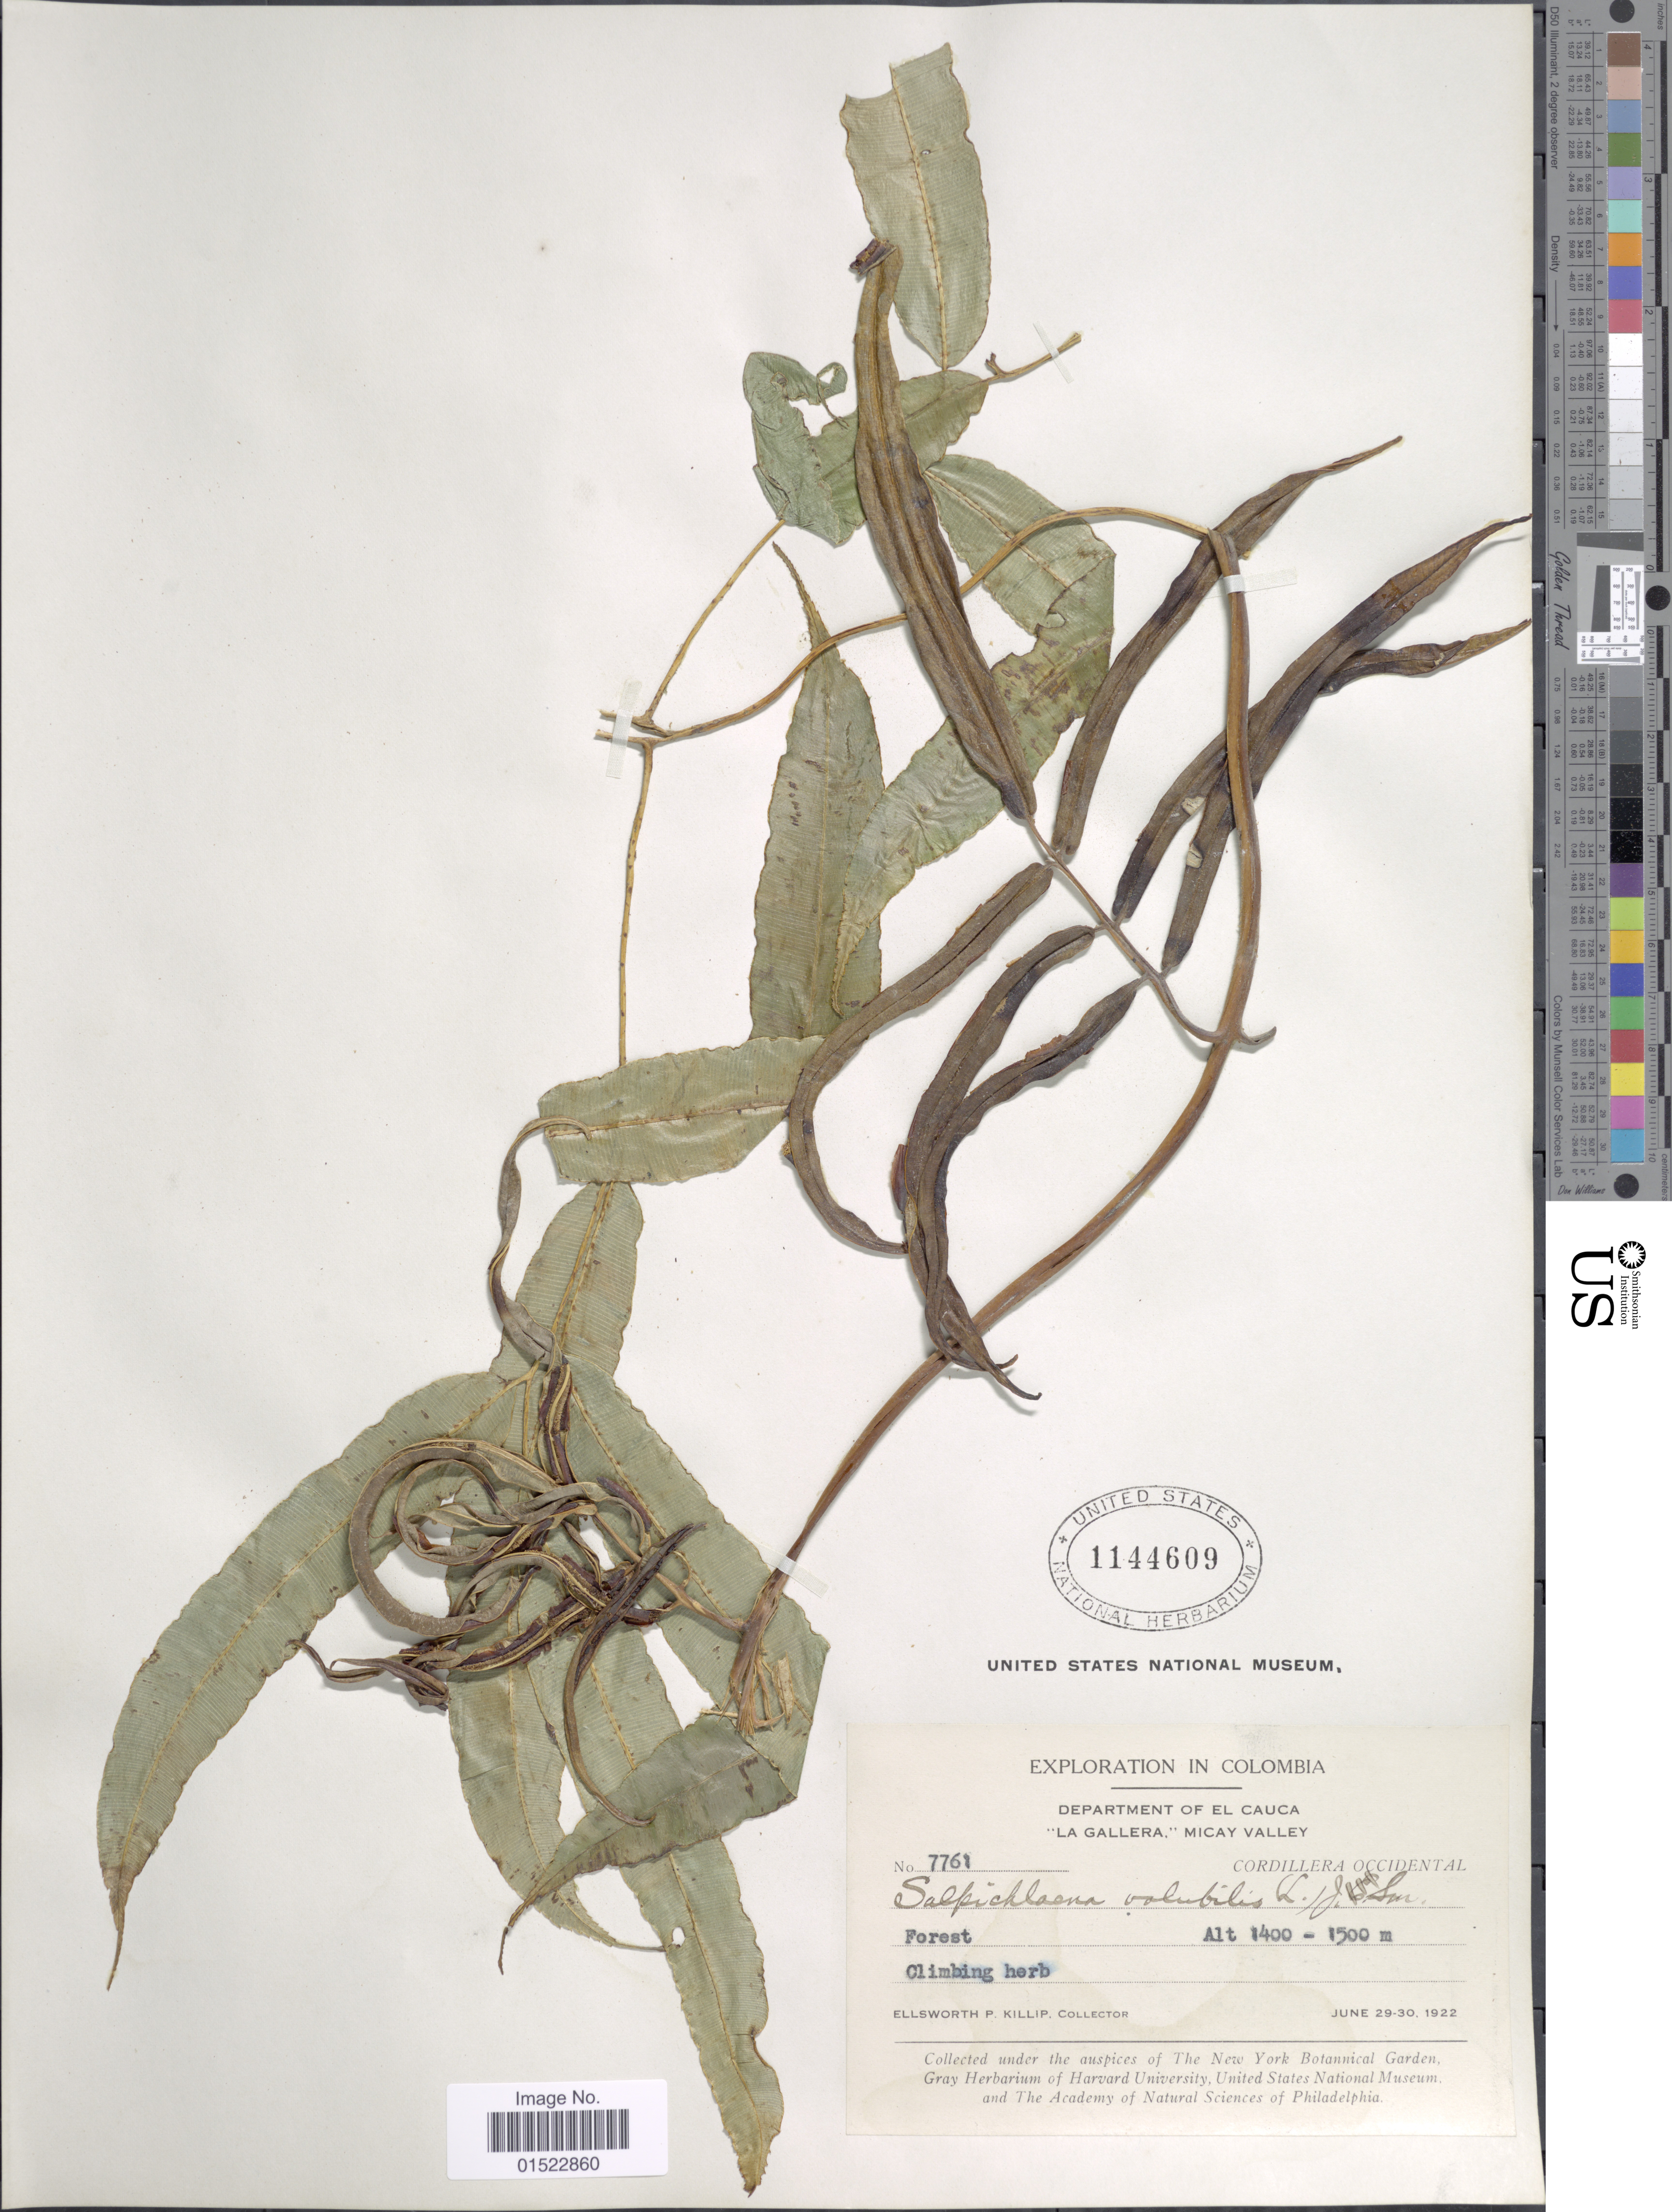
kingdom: Plantae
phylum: Tracheophyta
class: Polypodiopsida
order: Polypodiales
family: Blechnaceae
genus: Salpichlaena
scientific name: Salpichlaena volubilis subsp. volubilis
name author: (Kaulf.) J. Sm.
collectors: E. P. Killip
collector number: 7761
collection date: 1922-06-29/1922-06-30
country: Colombia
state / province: Valle del Cauca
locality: Department of El Valle, "La Gallera" Micay Valley, Cordillera Occidental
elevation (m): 1400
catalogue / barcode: US 1144609